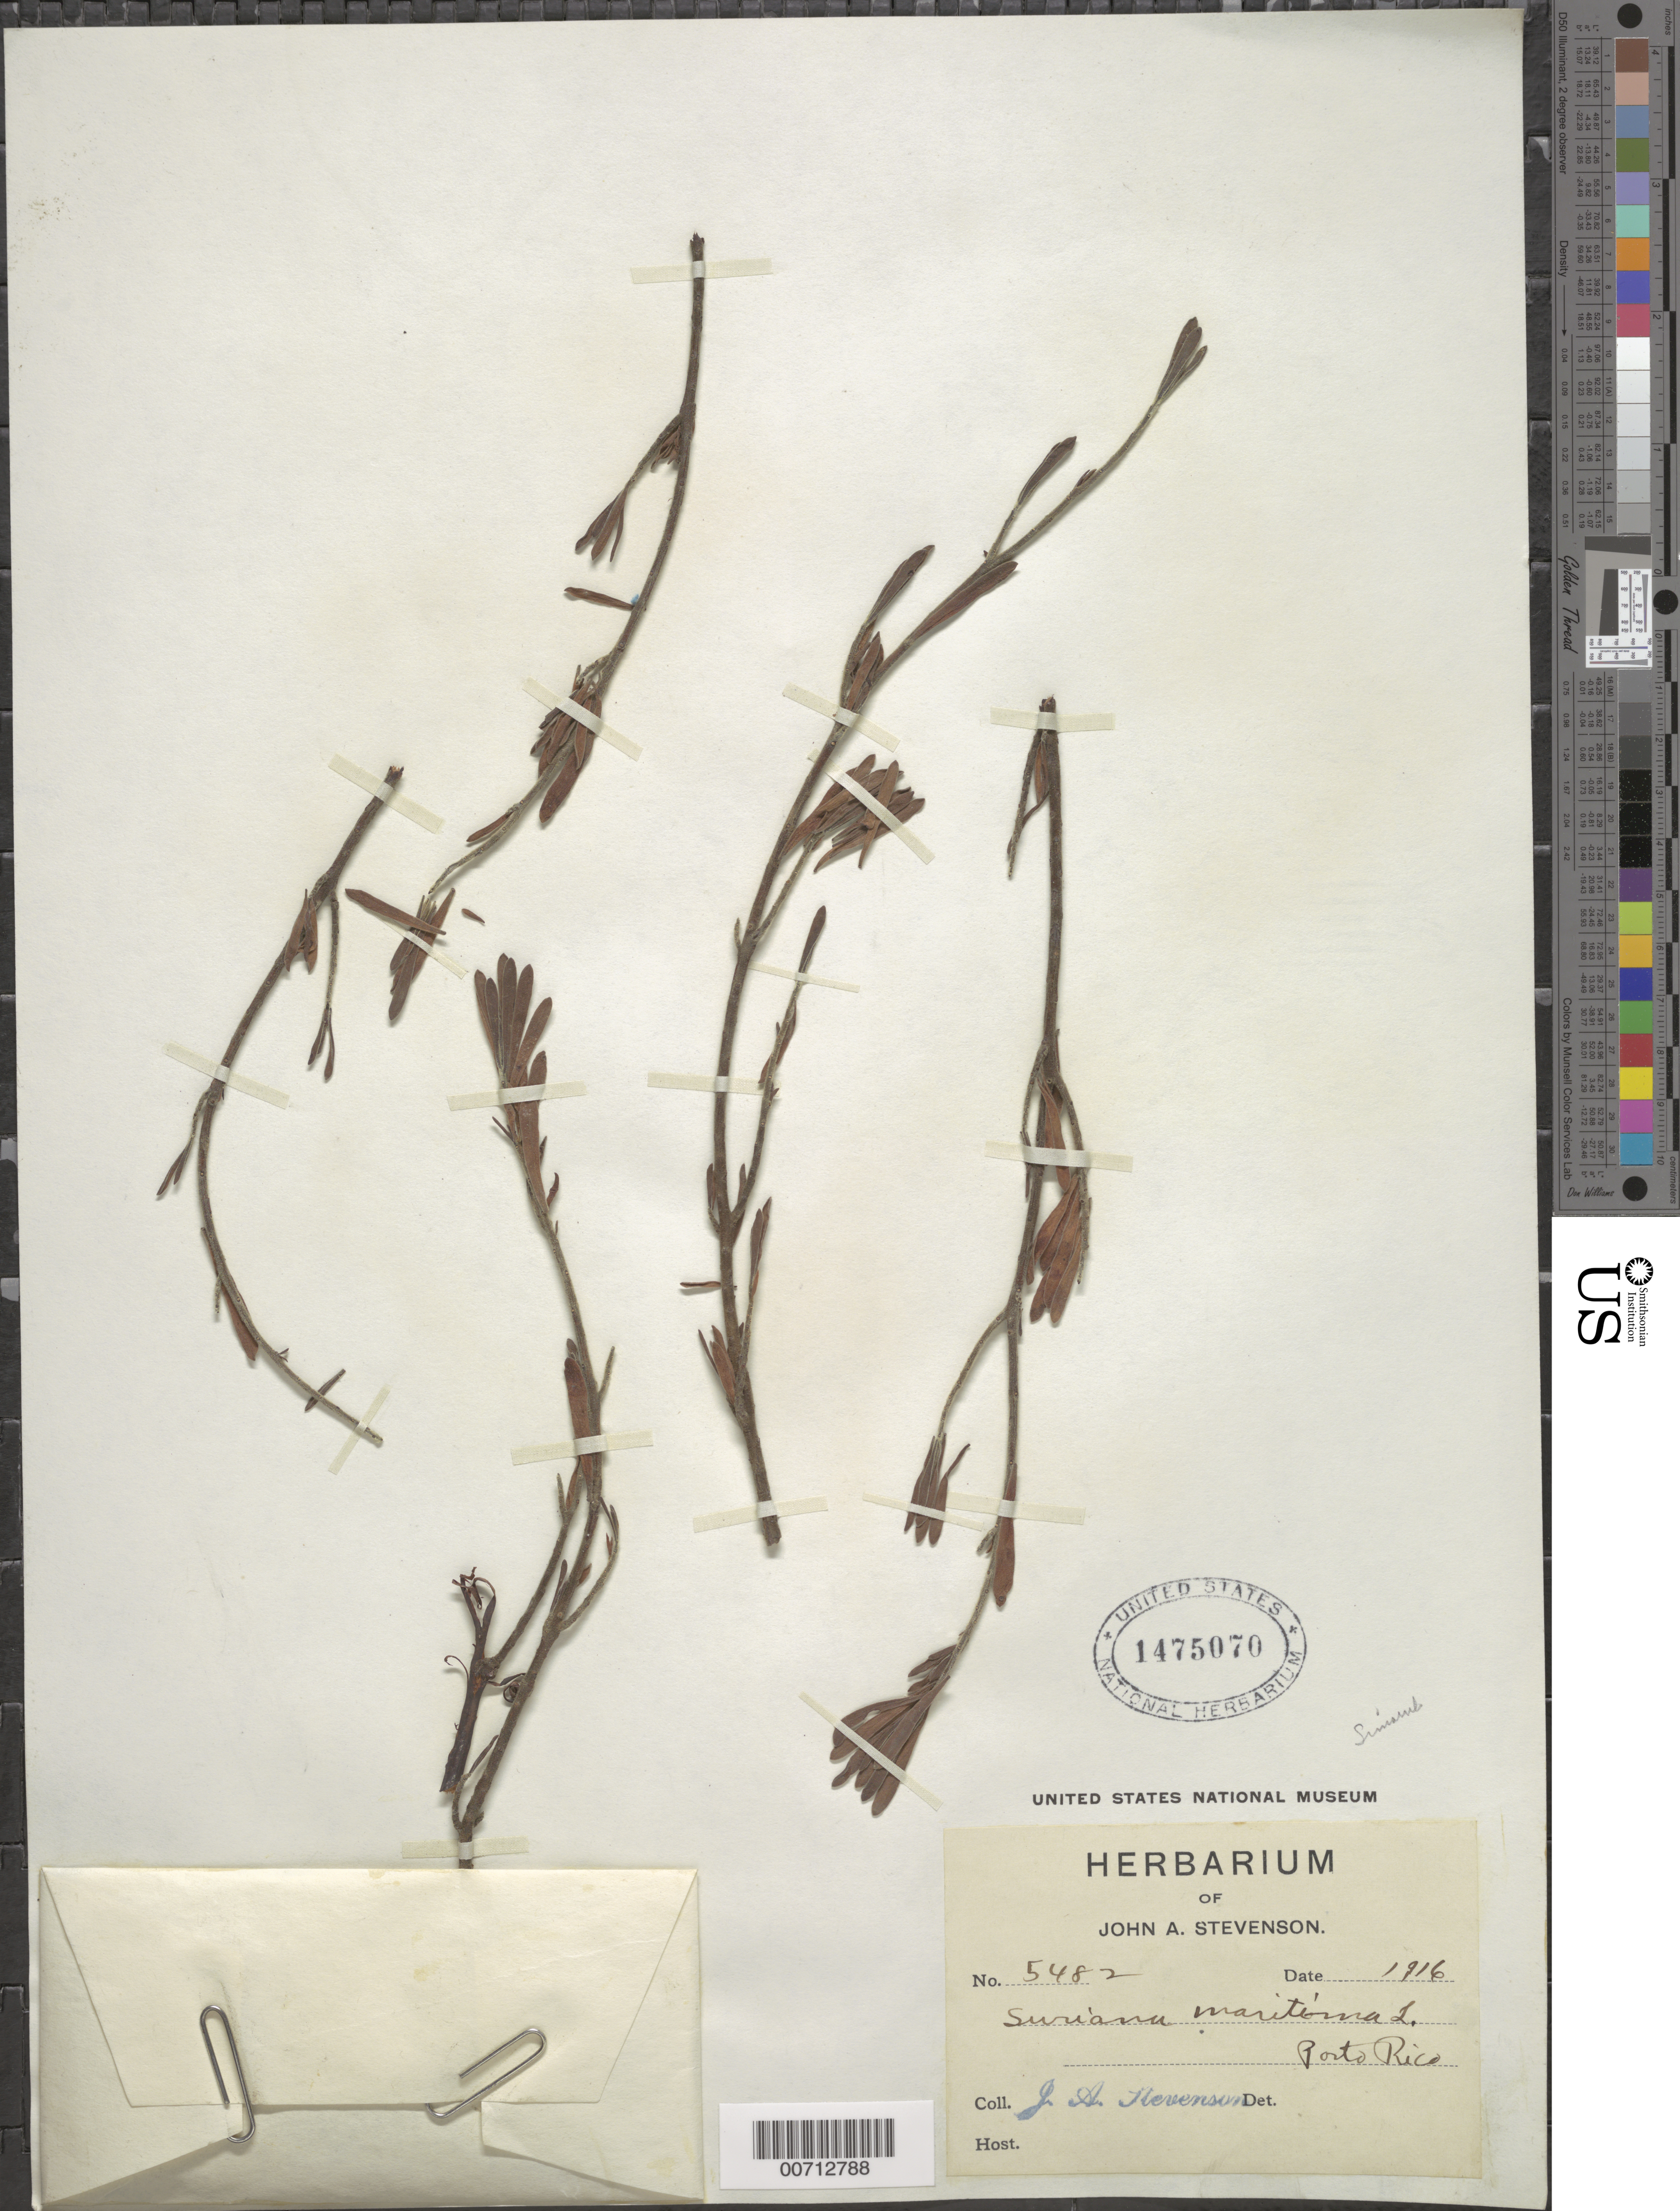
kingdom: Plantae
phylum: Tracheophyta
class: Magnoliopsida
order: Fabales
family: Surianaceae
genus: Suriana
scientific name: Suriana maritima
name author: L.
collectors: J. Stevenson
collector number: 5482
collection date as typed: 1916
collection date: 1916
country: Puerto Rico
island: Greater Antilles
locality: Sierra de Naguabo ad Rio Blanco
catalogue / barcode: US 1475070